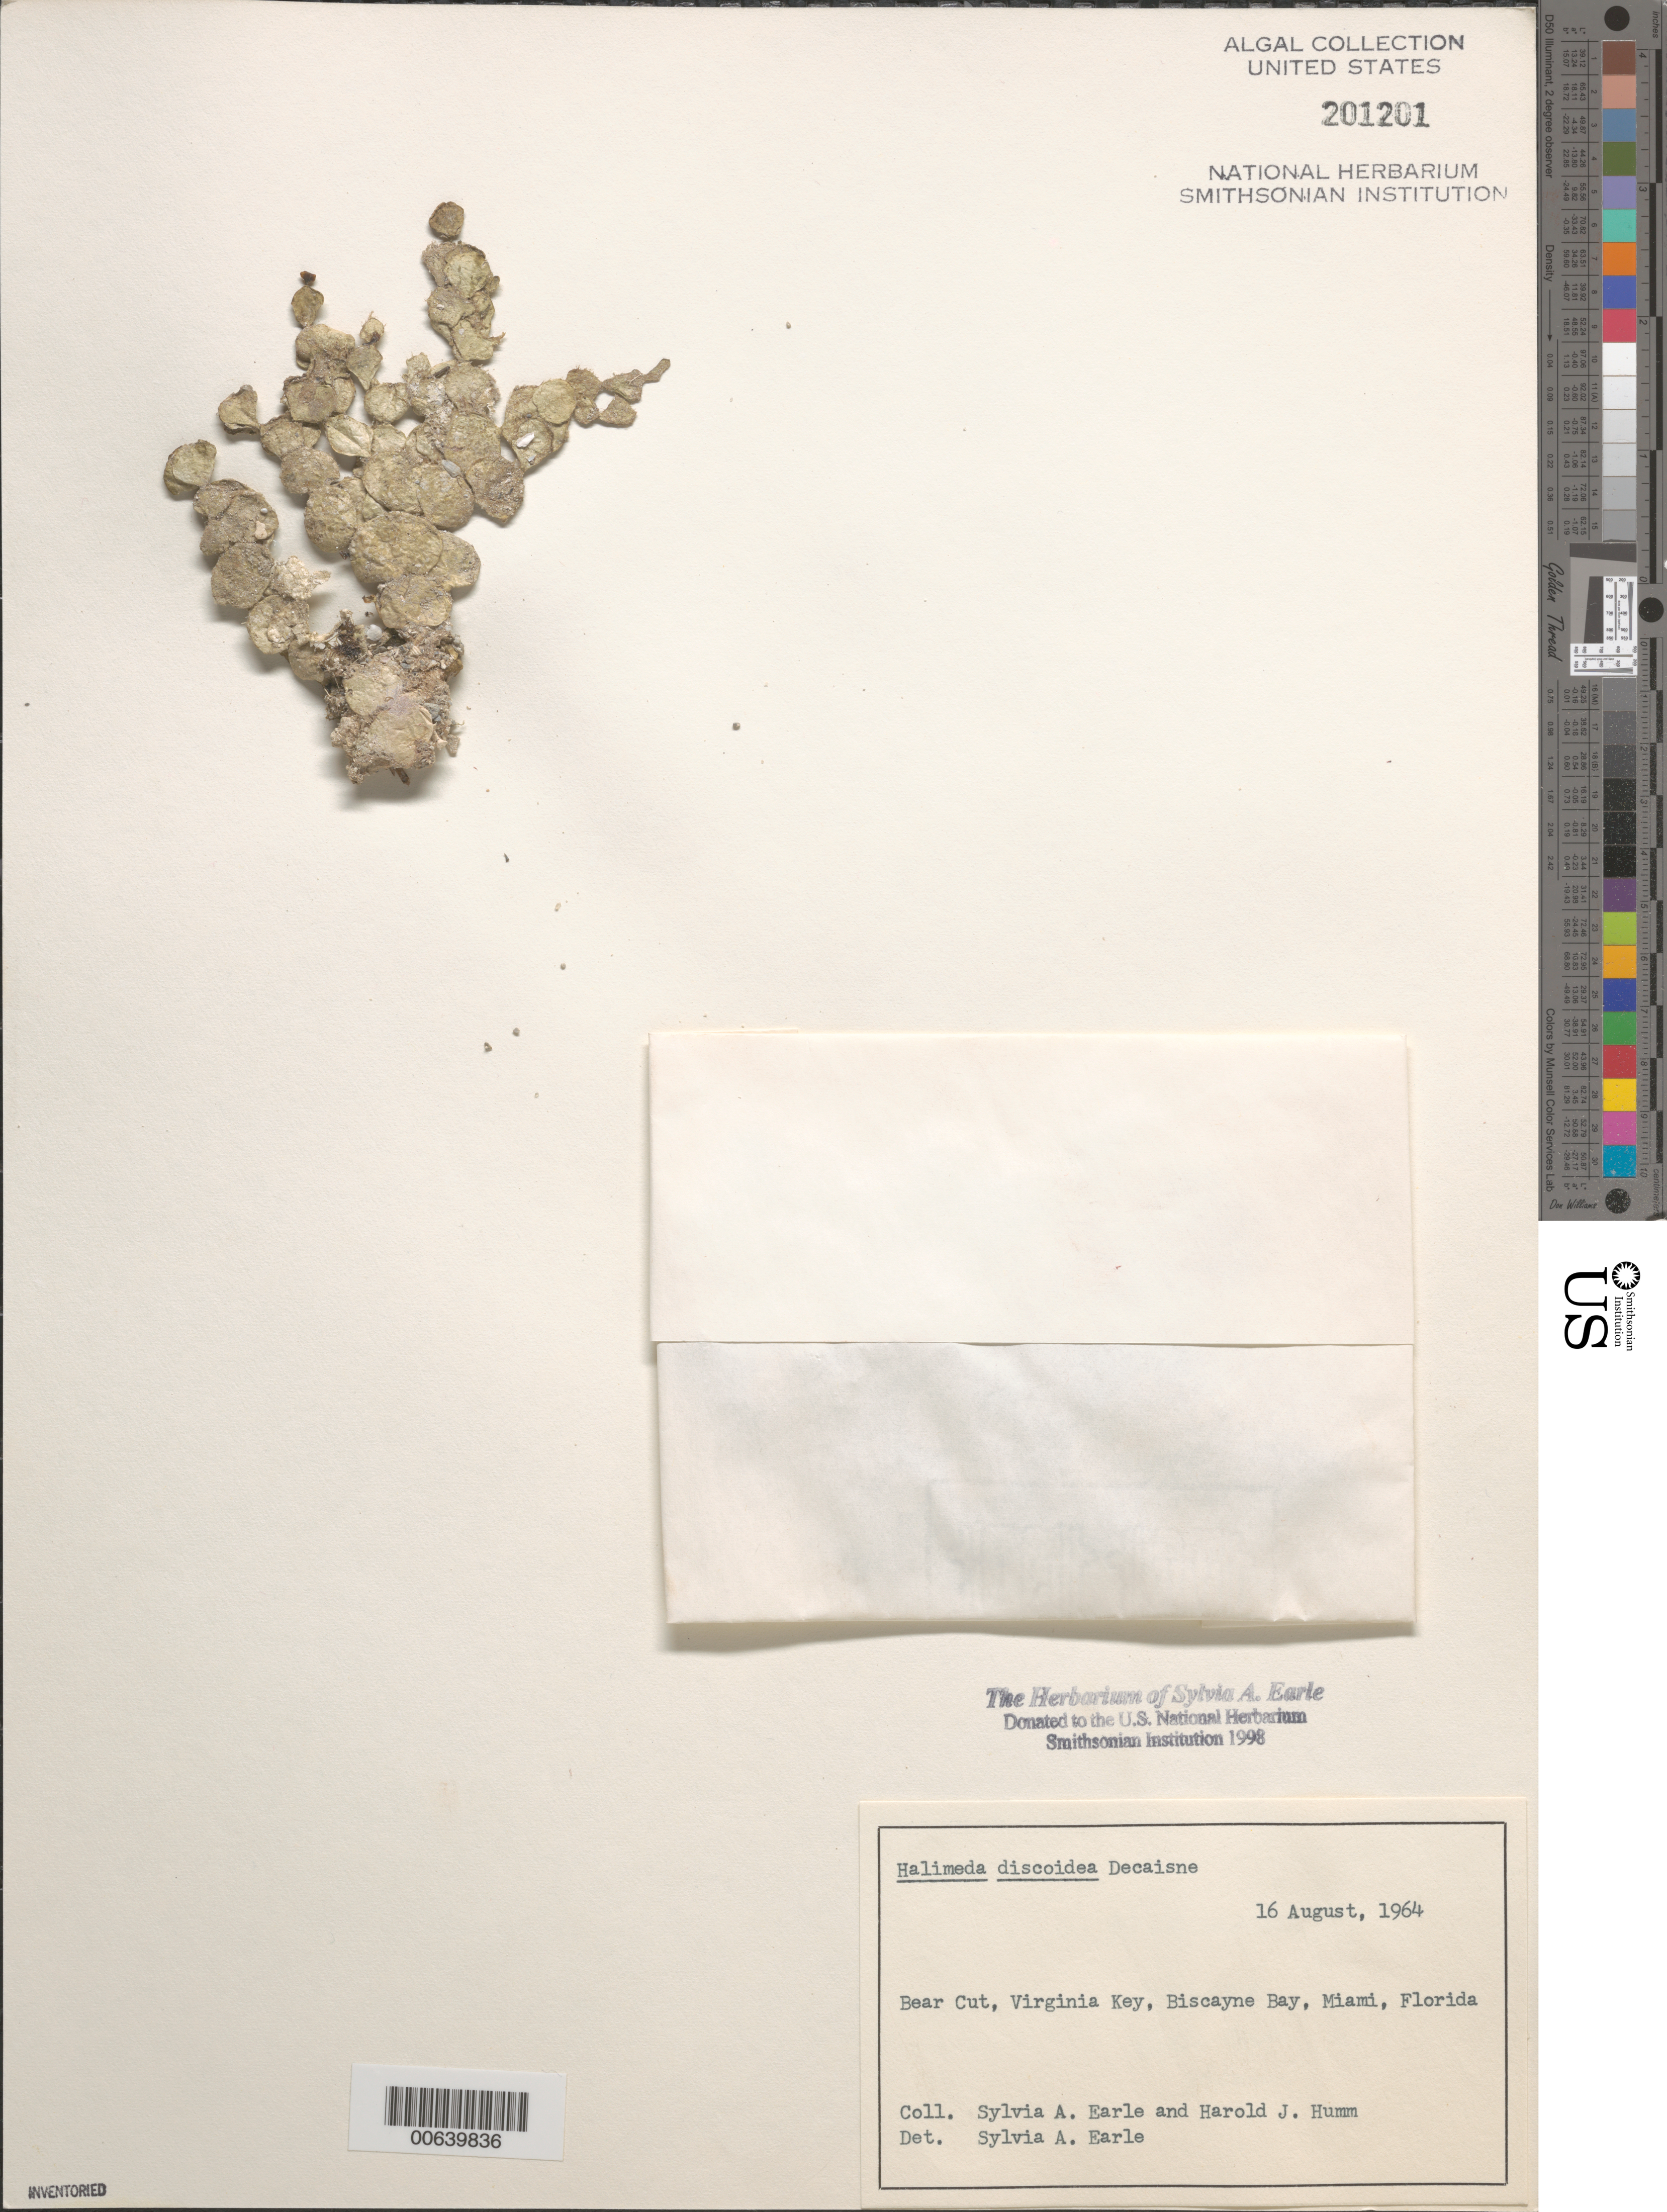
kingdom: Plantae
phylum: Chlorophyta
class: Ulvophyceae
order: Bryopsidales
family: Halimedaceae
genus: Halimeda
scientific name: Halimeda discoidea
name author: Decne.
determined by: Earle, S. A.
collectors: S. A. Earle & H. J. Humm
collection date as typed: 16 Aug 1964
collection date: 1964-08-16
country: United States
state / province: Florida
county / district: Miami-Dade County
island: Virginia Key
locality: Bear Cut, Biscayne Bay, Miami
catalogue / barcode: US 201201